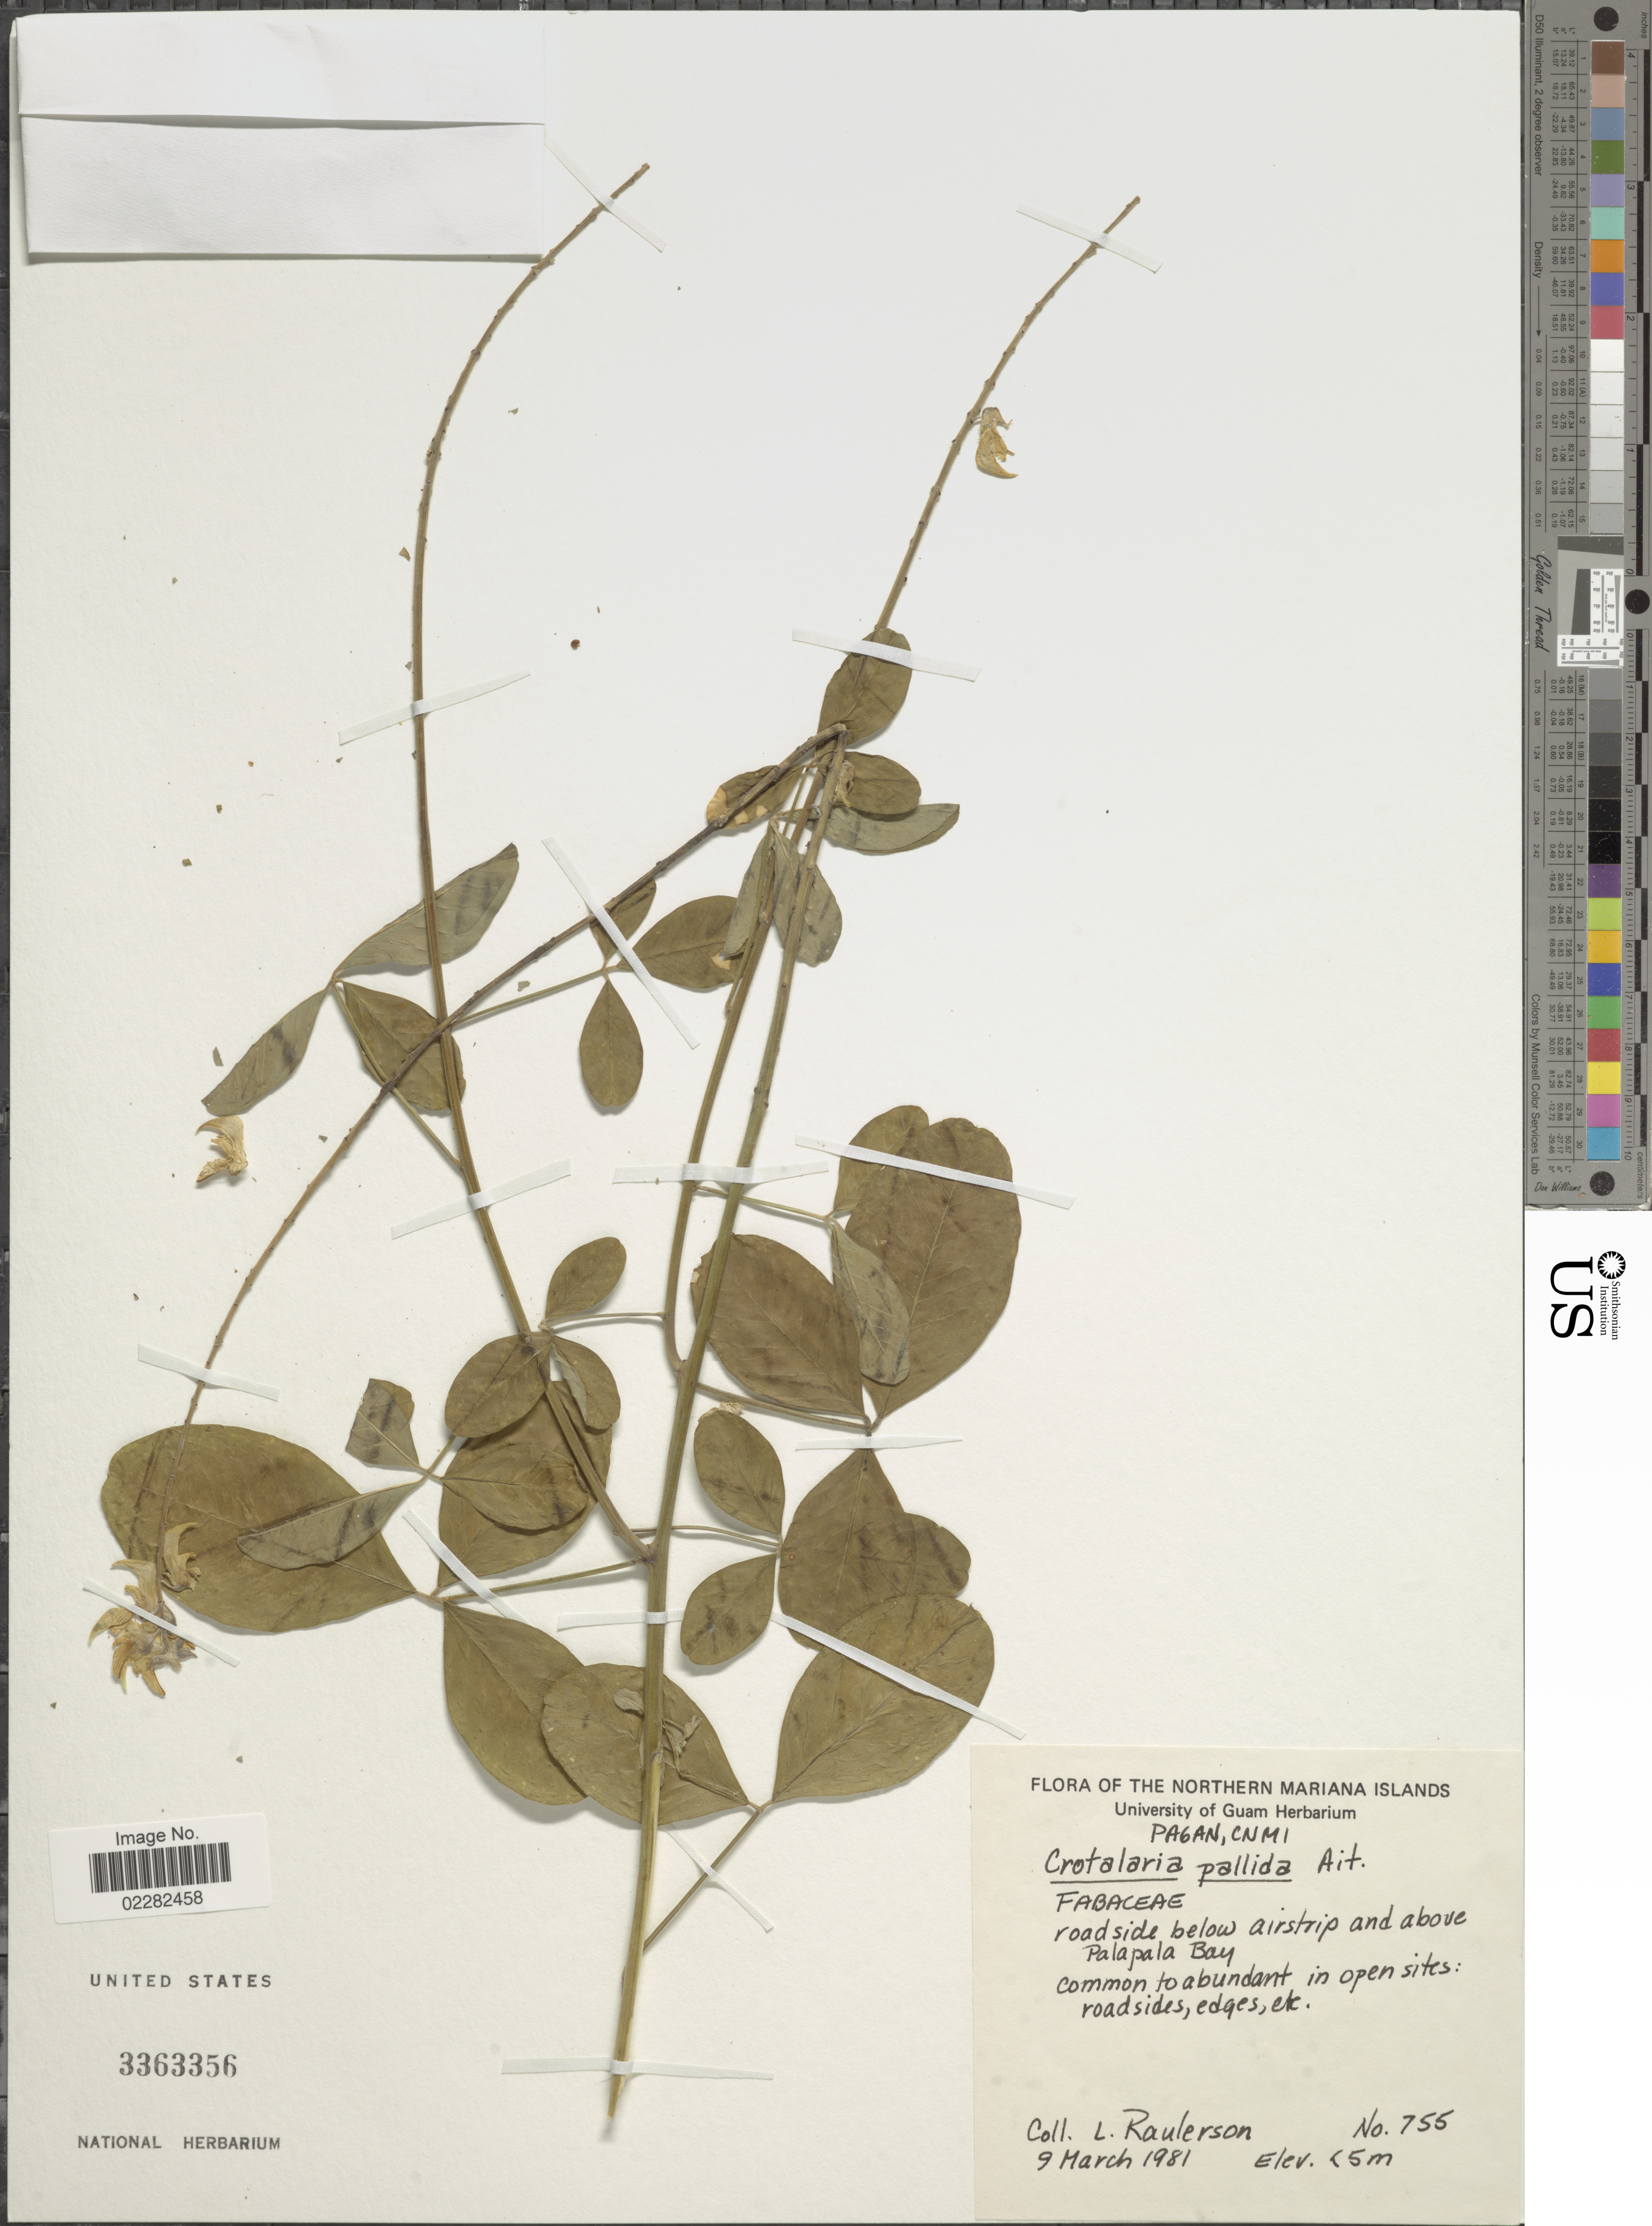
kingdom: Plantae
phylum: Tracheophyta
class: Magnoliopsida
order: Fabales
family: Fabaceae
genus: Crotalaria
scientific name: Crotalaria pallida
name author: Aiton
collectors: L. Raulerson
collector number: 755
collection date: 1981-03-09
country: Northern Mariana Islands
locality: Pagan, CNMI, Below airstrip and above Palapala Bay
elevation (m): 5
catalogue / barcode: US 3363356